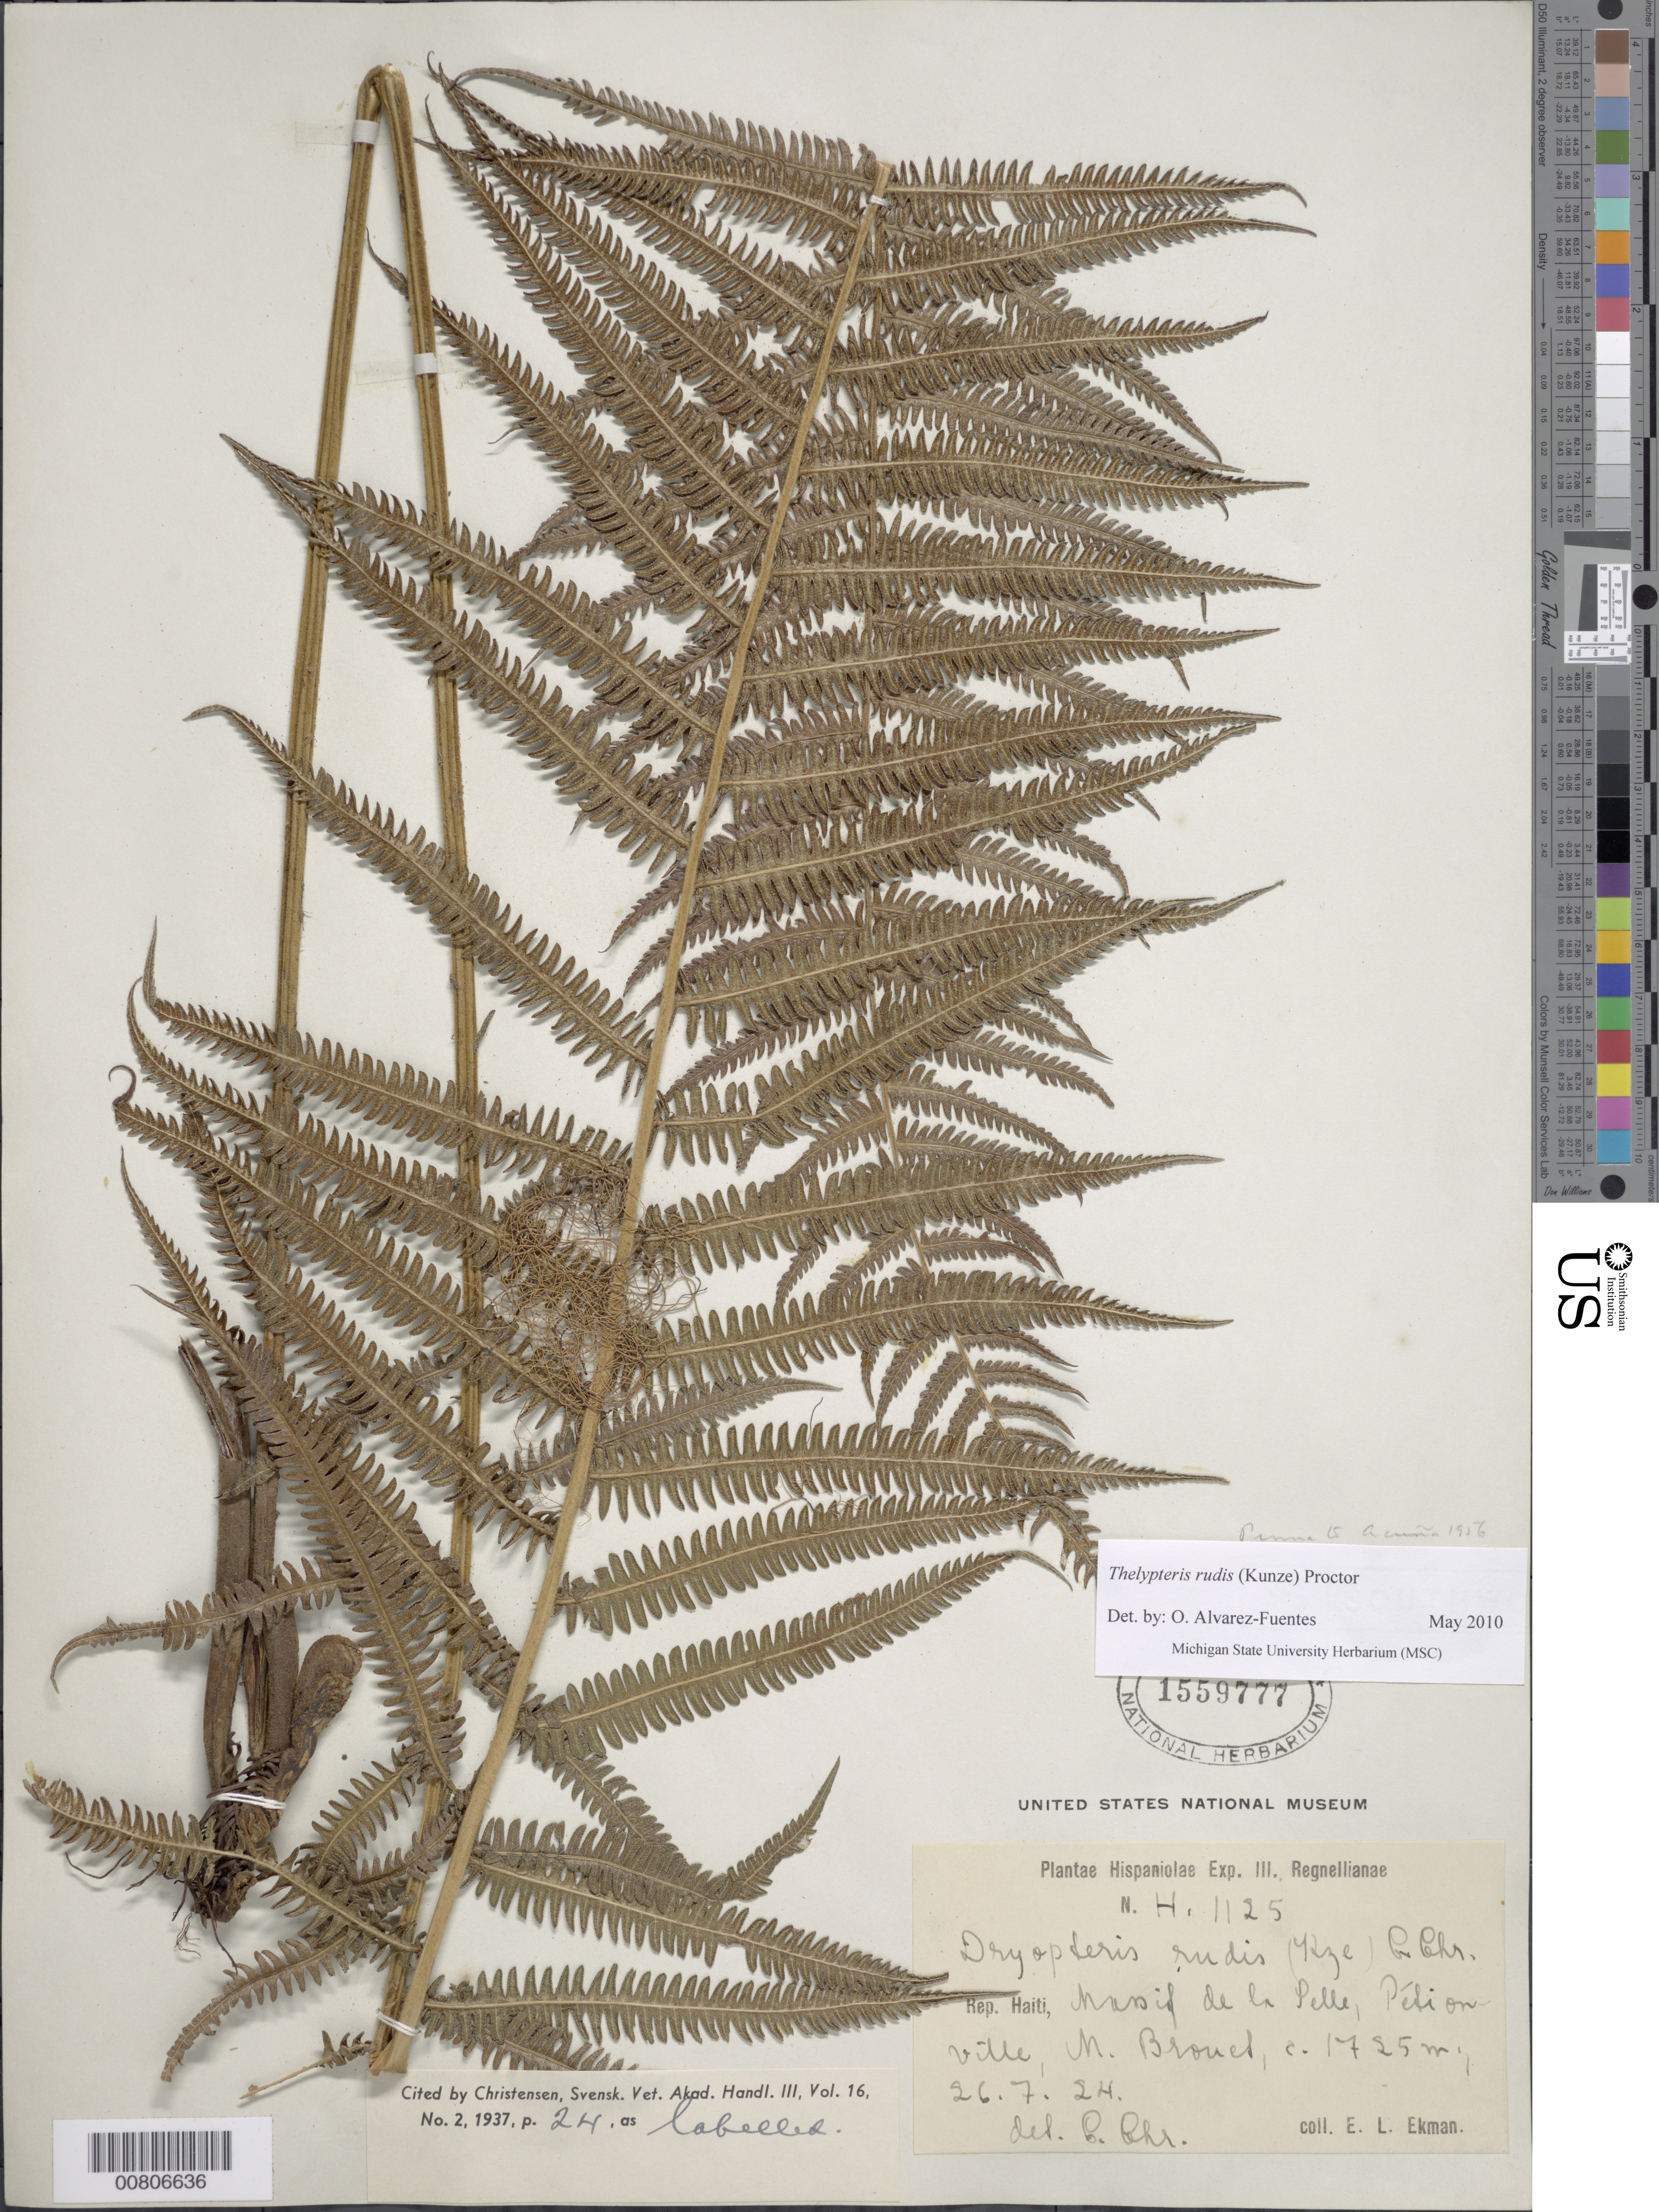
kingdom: Plantae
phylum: Tracheophyta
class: Polypodiopsida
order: Polypodiales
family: Thelypteridaceae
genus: Amauropelta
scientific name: Amauropelta rudis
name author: (Kunze) Pic. Serm.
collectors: E. L. Ekman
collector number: H 1125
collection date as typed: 26 Jul 1924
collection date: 1924-07-26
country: Haiti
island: Hispaniola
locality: Massif de la Selle, Pétionville, M. Brouet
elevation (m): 1725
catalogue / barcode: US 1559777